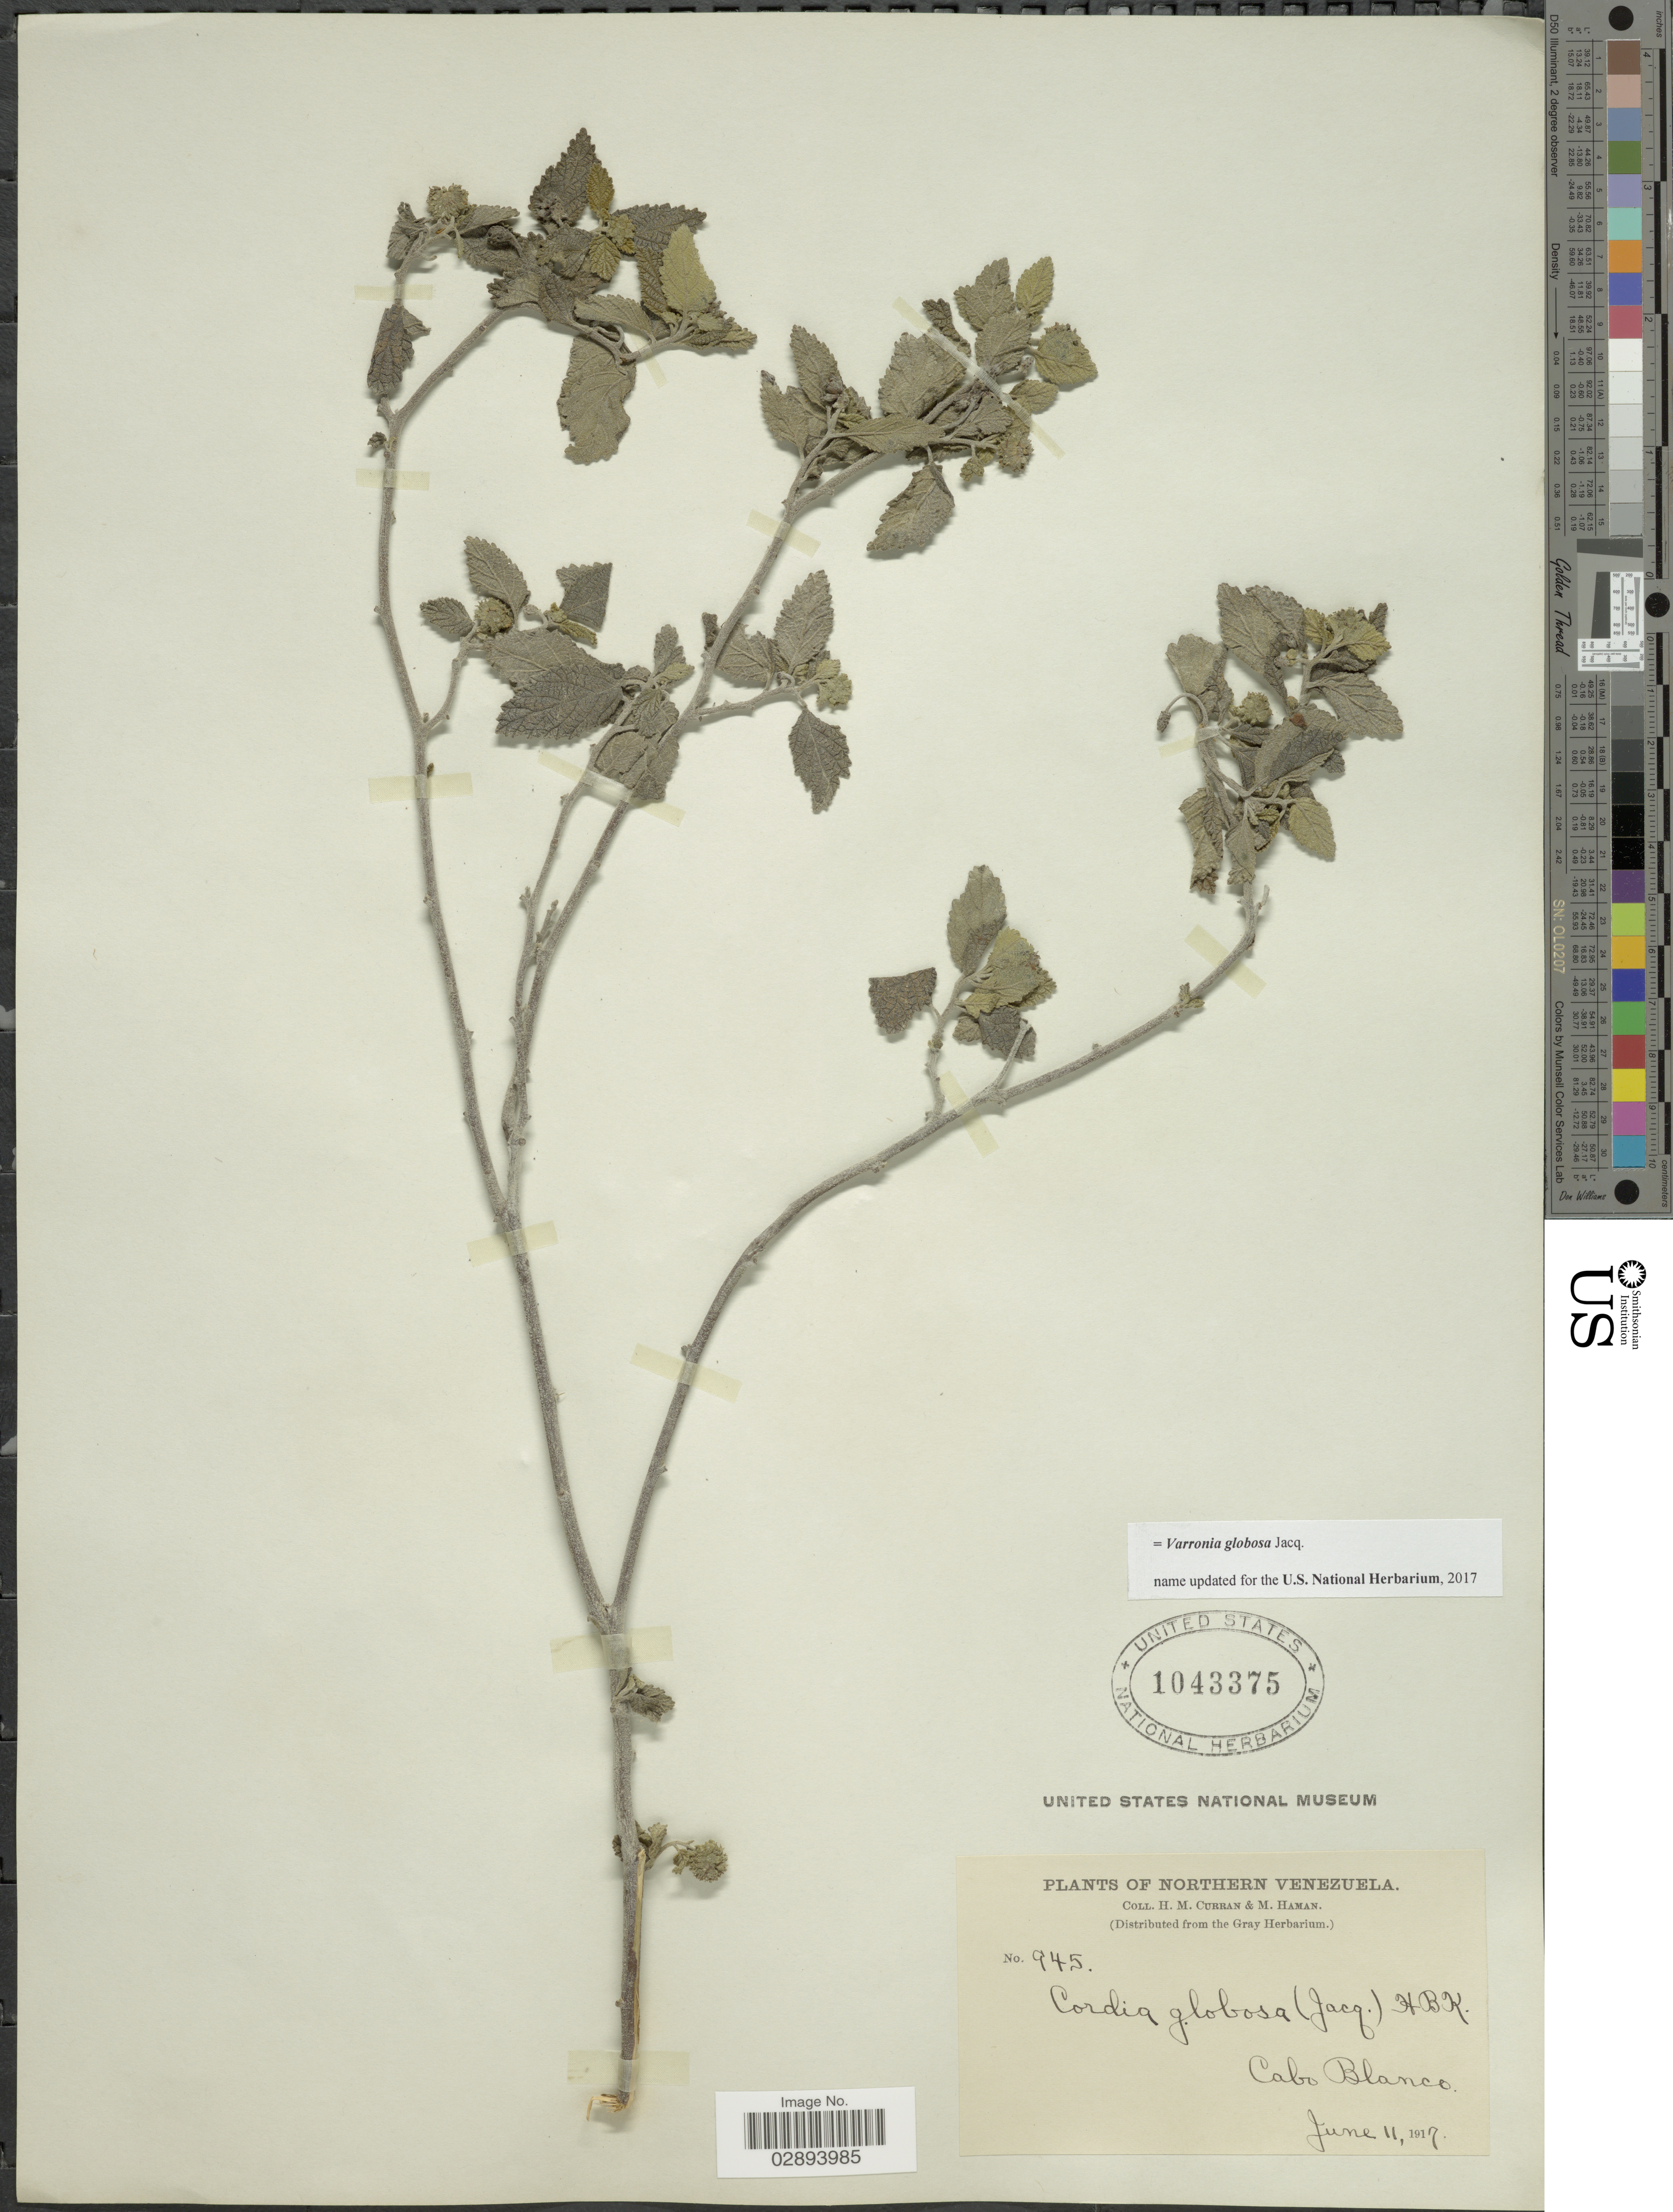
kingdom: Plantae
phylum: Tracheophyta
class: Magnoliopsida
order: Boraginales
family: Cordiaceae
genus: Varronia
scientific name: Varronia globosa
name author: Jacq.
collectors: H. M. Curran & M. Haman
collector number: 945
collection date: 1917-06-11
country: Venezuela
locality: Northern Venezuela, Cabo Blanco.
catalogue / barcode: US 1043375